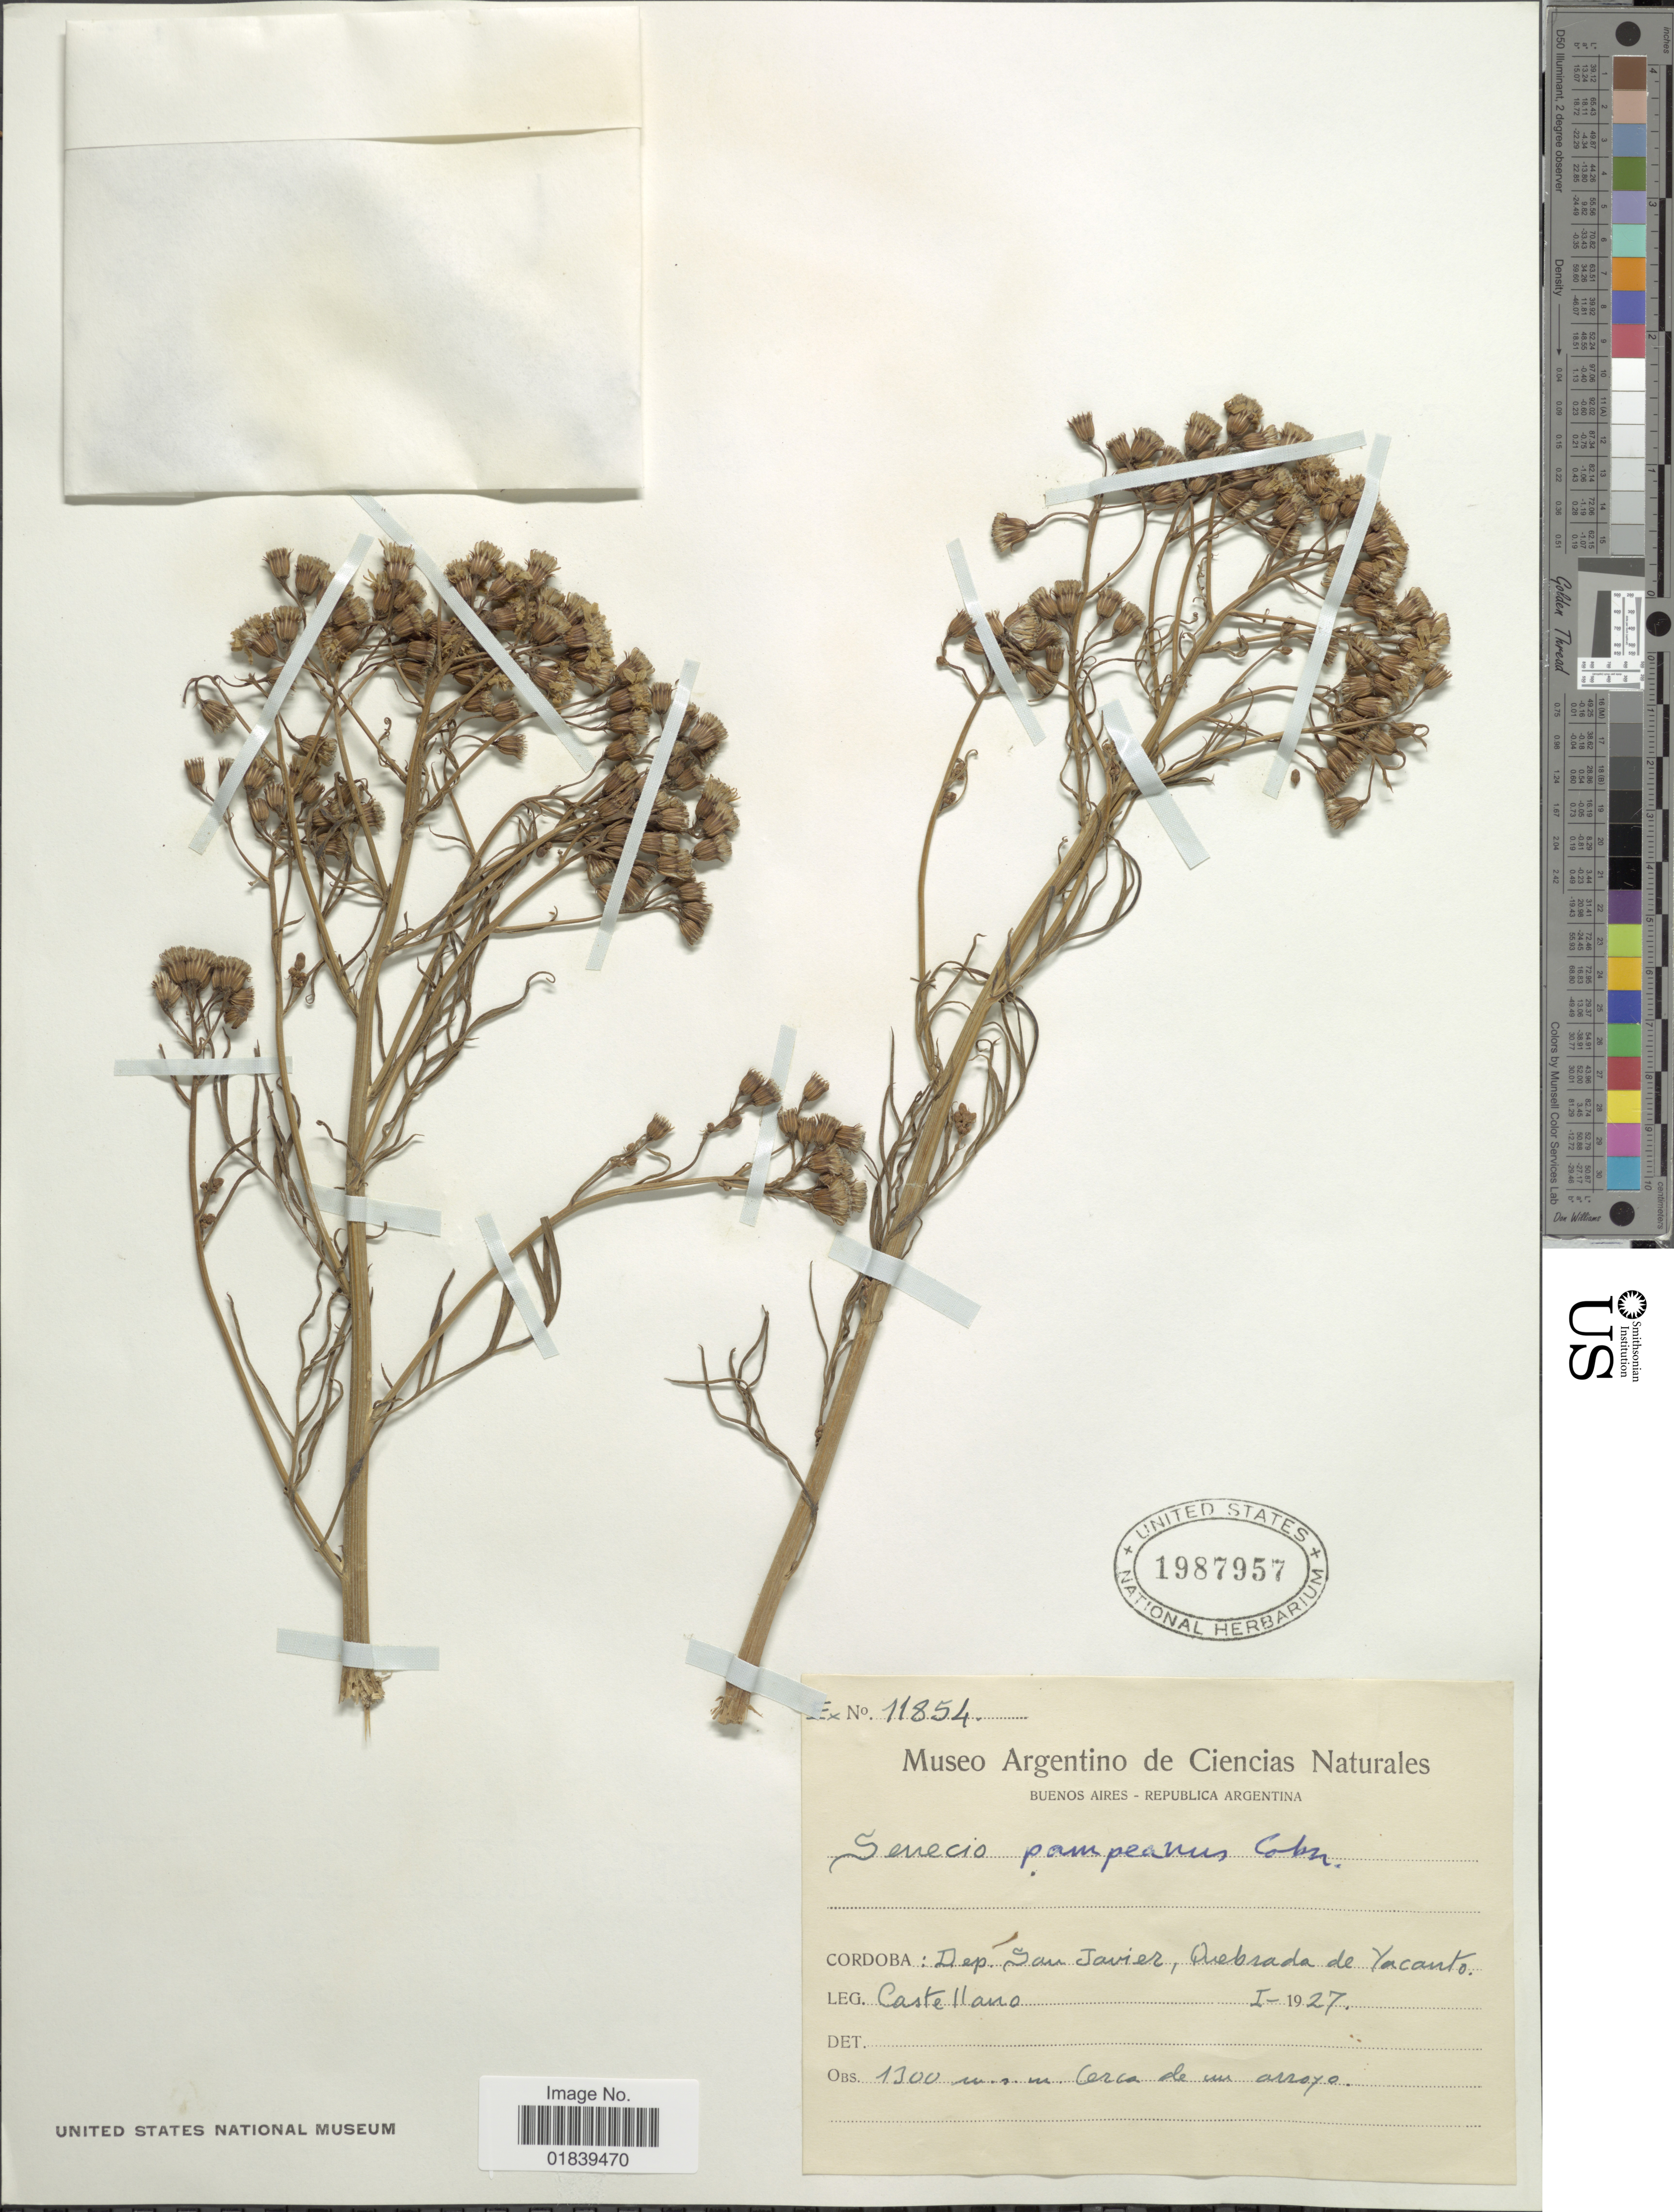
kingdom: Plantae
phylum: Tracheophyta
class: Magnoliopsida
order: Asterales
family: Asteraceae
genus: Senecio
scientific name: Senecio pampeanus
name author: Cabrera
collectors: A. Castellanos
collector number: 11854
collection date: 1927-01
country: Argentina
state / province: Cordoba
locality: Cordoba, Dep. San Javier, Quebrada de Yacanto.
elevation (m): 1300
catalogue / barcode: US 1987957